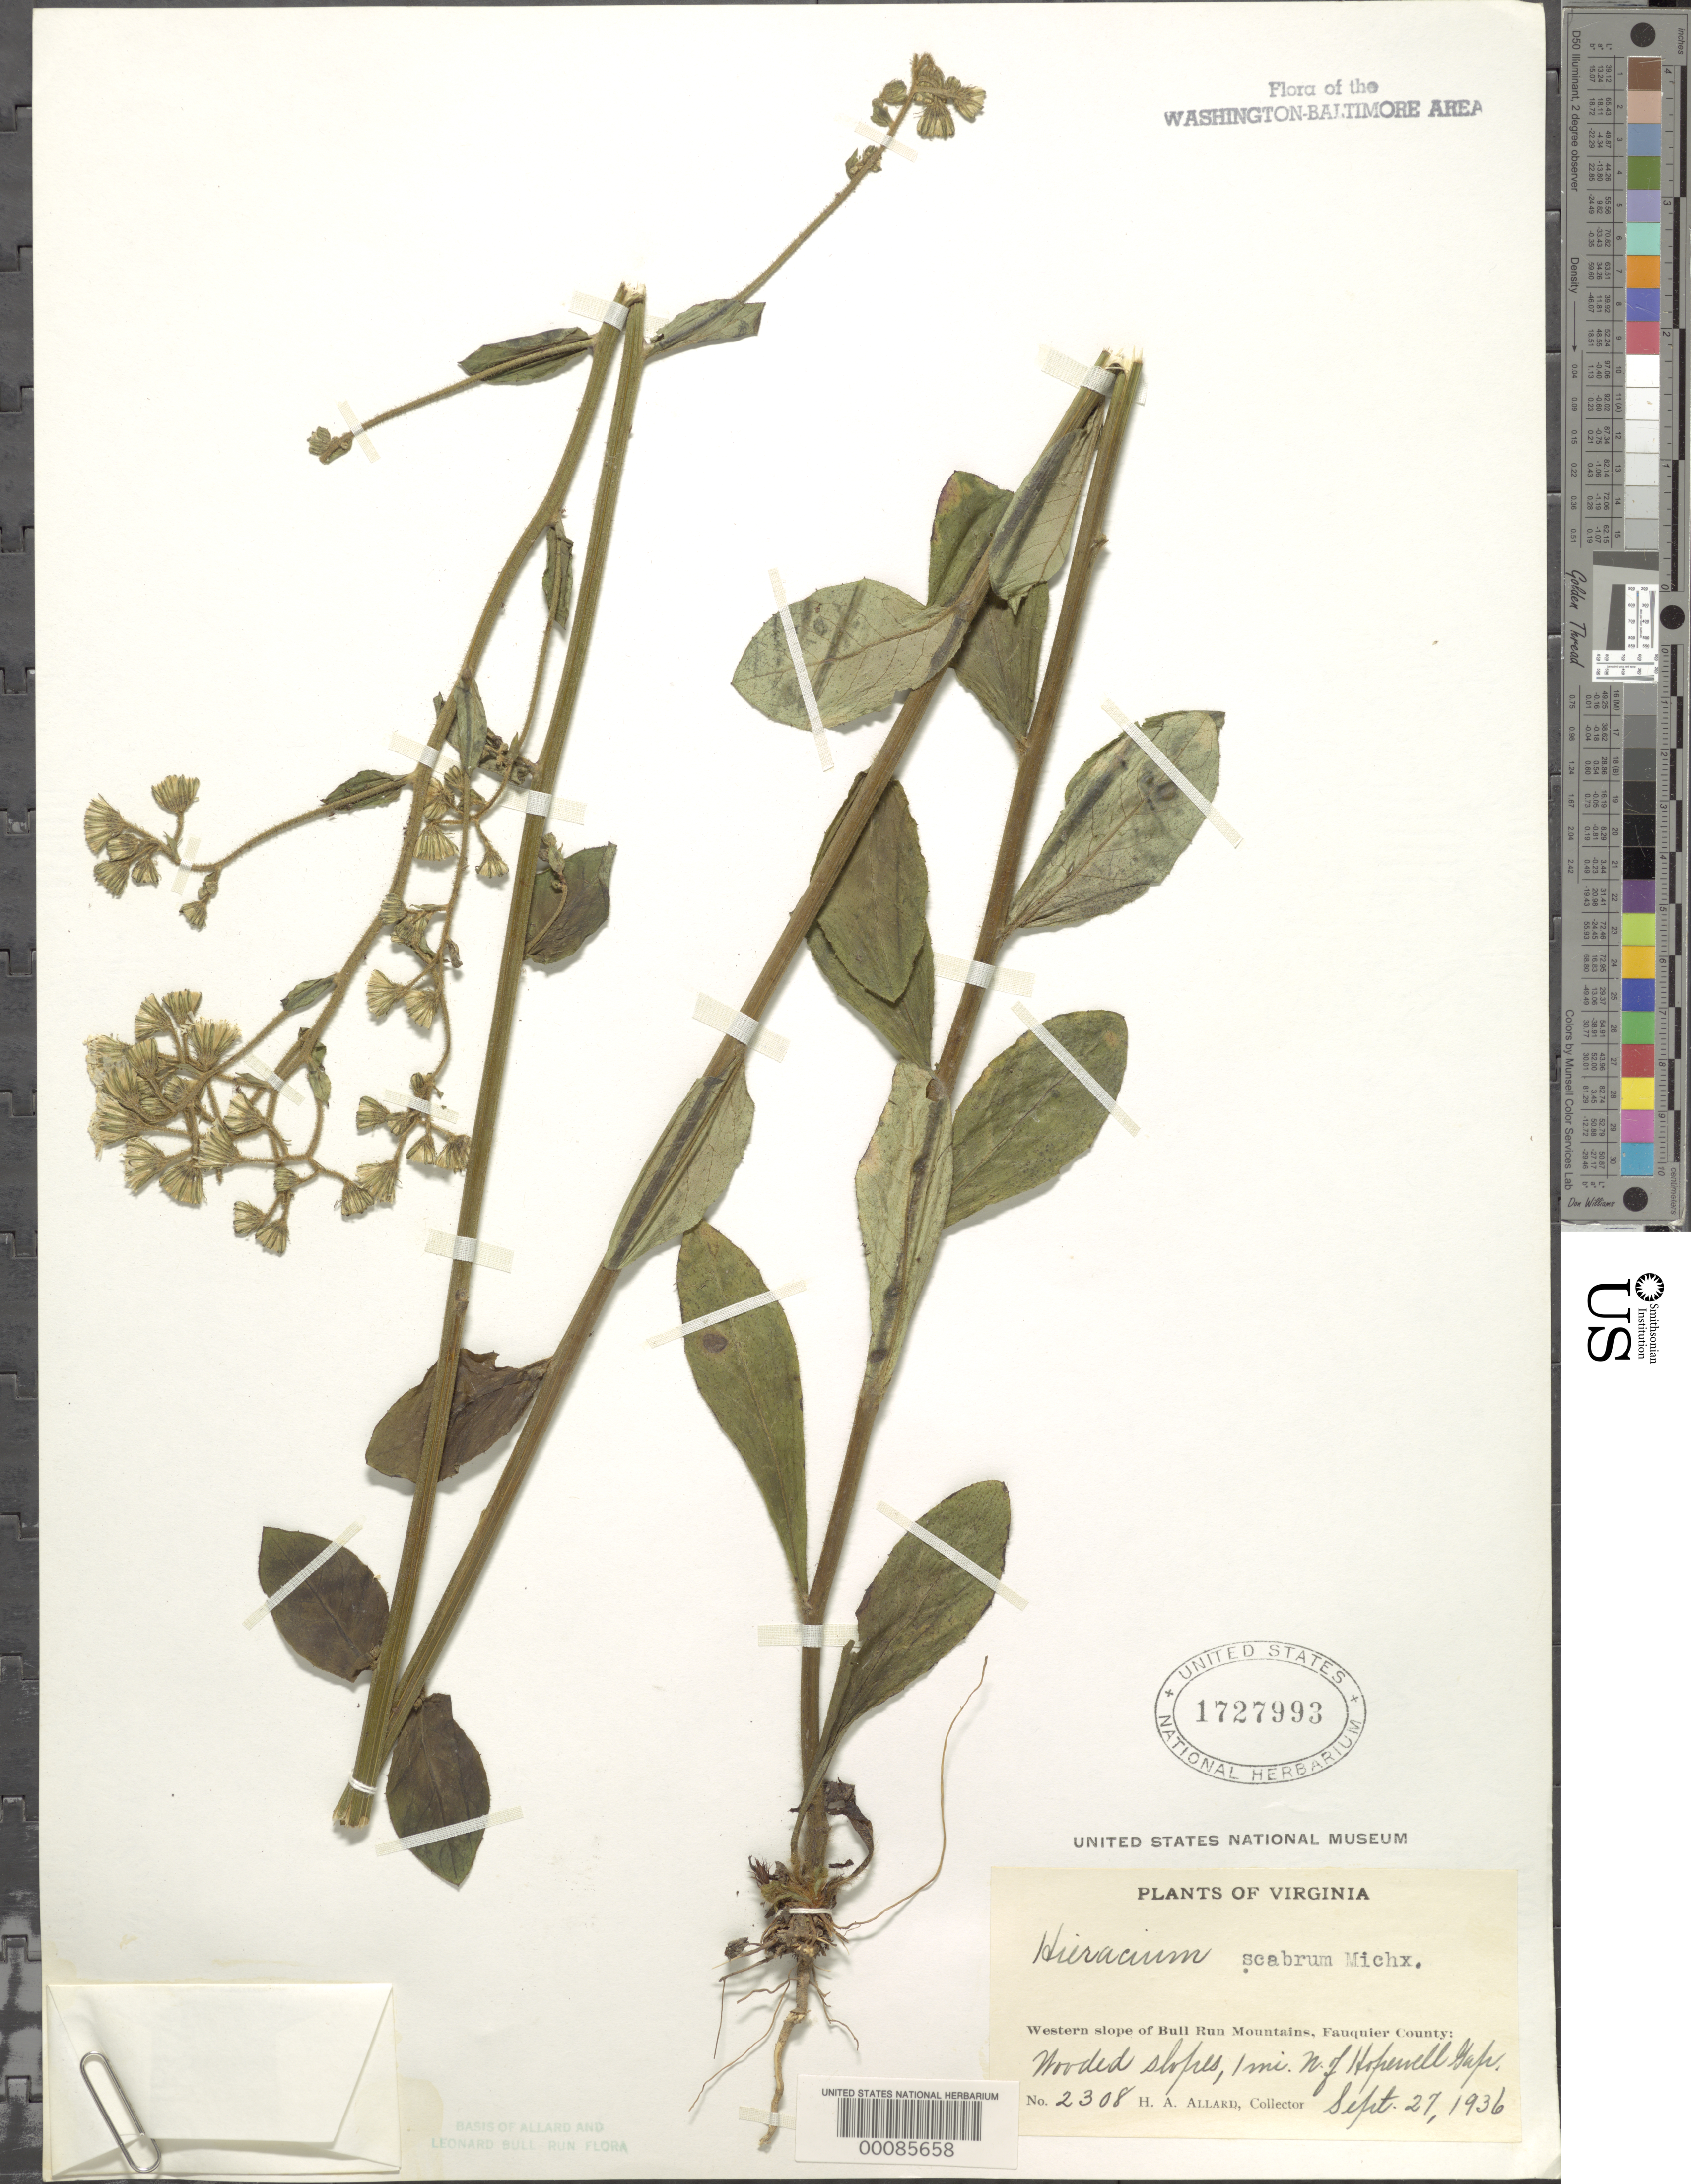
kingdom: Plantae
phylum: Tracheophyta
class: Magnoliopsida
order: Asterales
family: Asteraceae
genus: Pilosella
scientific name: Pilosella verruculata subsp. verruculata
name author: (Link) Soják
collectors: H. A. Allard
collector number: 2308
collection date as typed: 27 Sep 1936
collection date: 1936-09-27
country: United States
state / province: Virginia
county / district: Fauquier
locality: North of Hopewell Gap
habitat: Wooded slope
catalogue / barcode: US 1727993